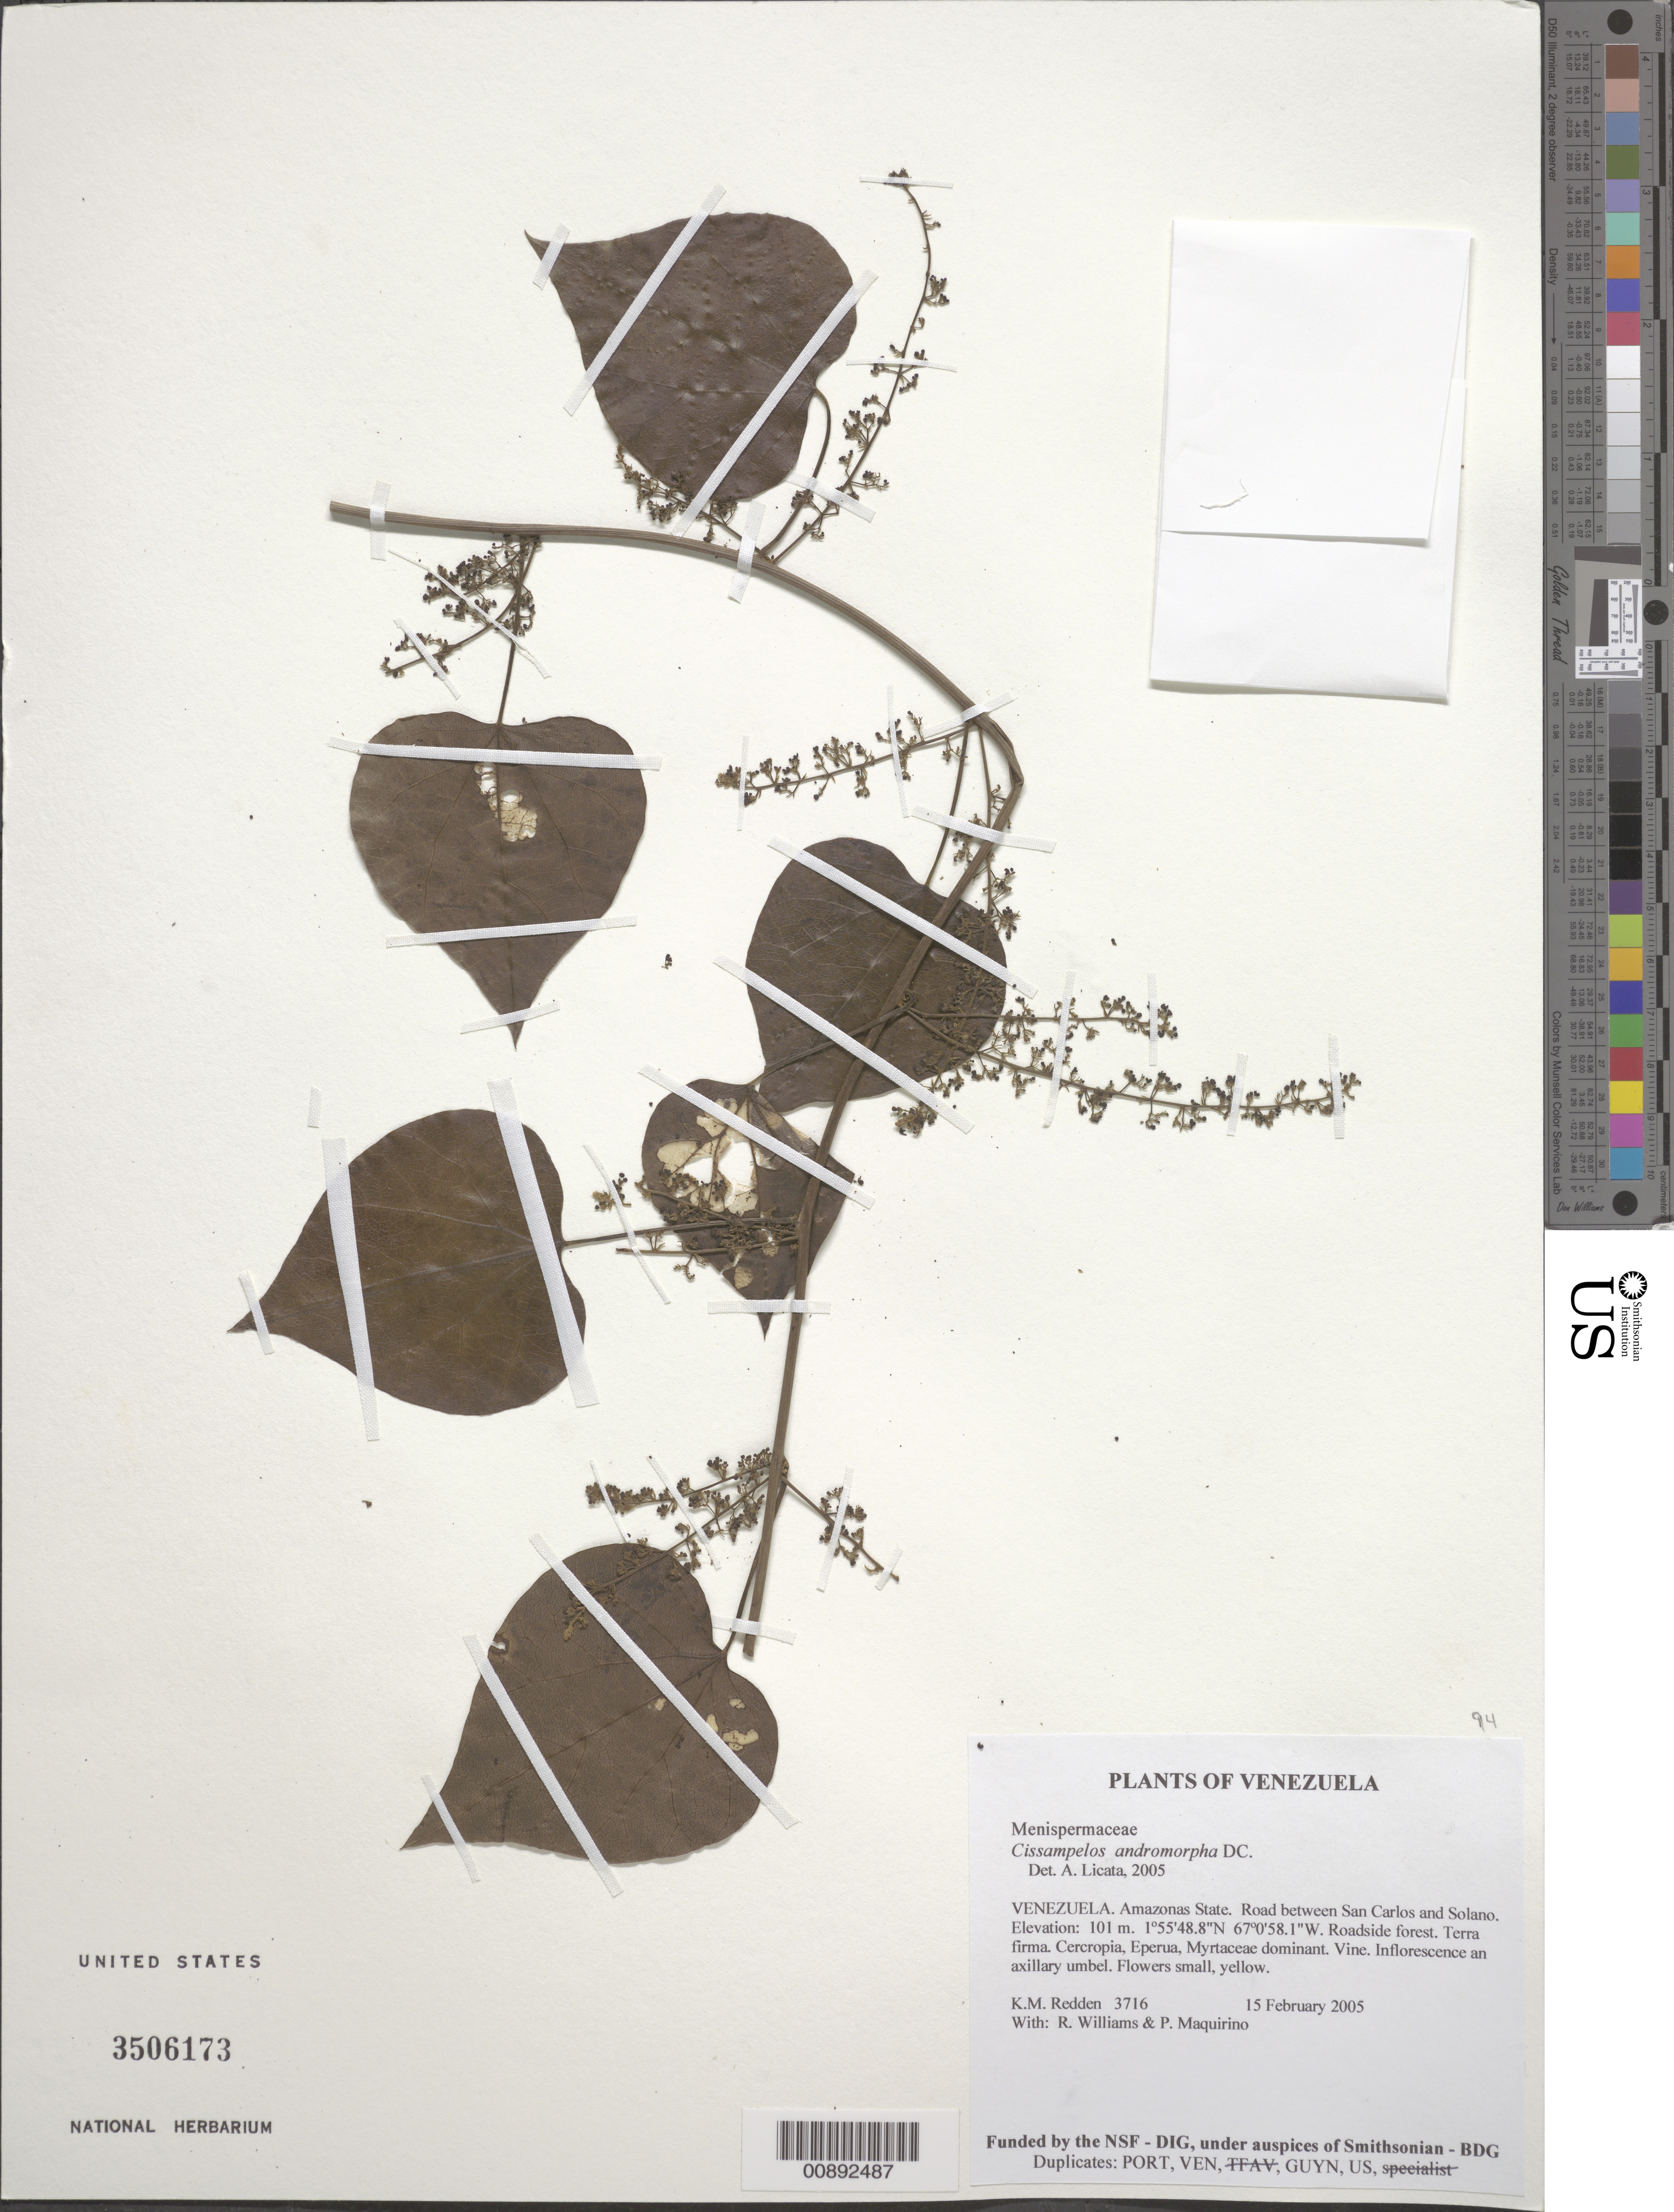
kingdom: Plantae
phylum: Tracheophyta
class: Magnoliopsida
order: Ranunculales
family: Menispermaceae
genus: Cissampelos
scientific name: Cissampelos andromorpha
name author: DC.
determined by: Licata, A., (PORT), Univ. Nac. Exp. de los Llanos Ezequiel Zamora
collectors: K. M. Redden, R. Williams & P. Maquirino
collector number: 3716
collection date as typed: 15 February 2005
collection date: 2005-02-15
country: Venezuela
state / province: Amazonas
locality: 29 - Road between San Carlos and Solano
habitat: Roadside forest. Terra firma. Cecropia, Eperua, Myrtaceae dominant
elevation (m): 101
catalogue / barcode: US 3506173